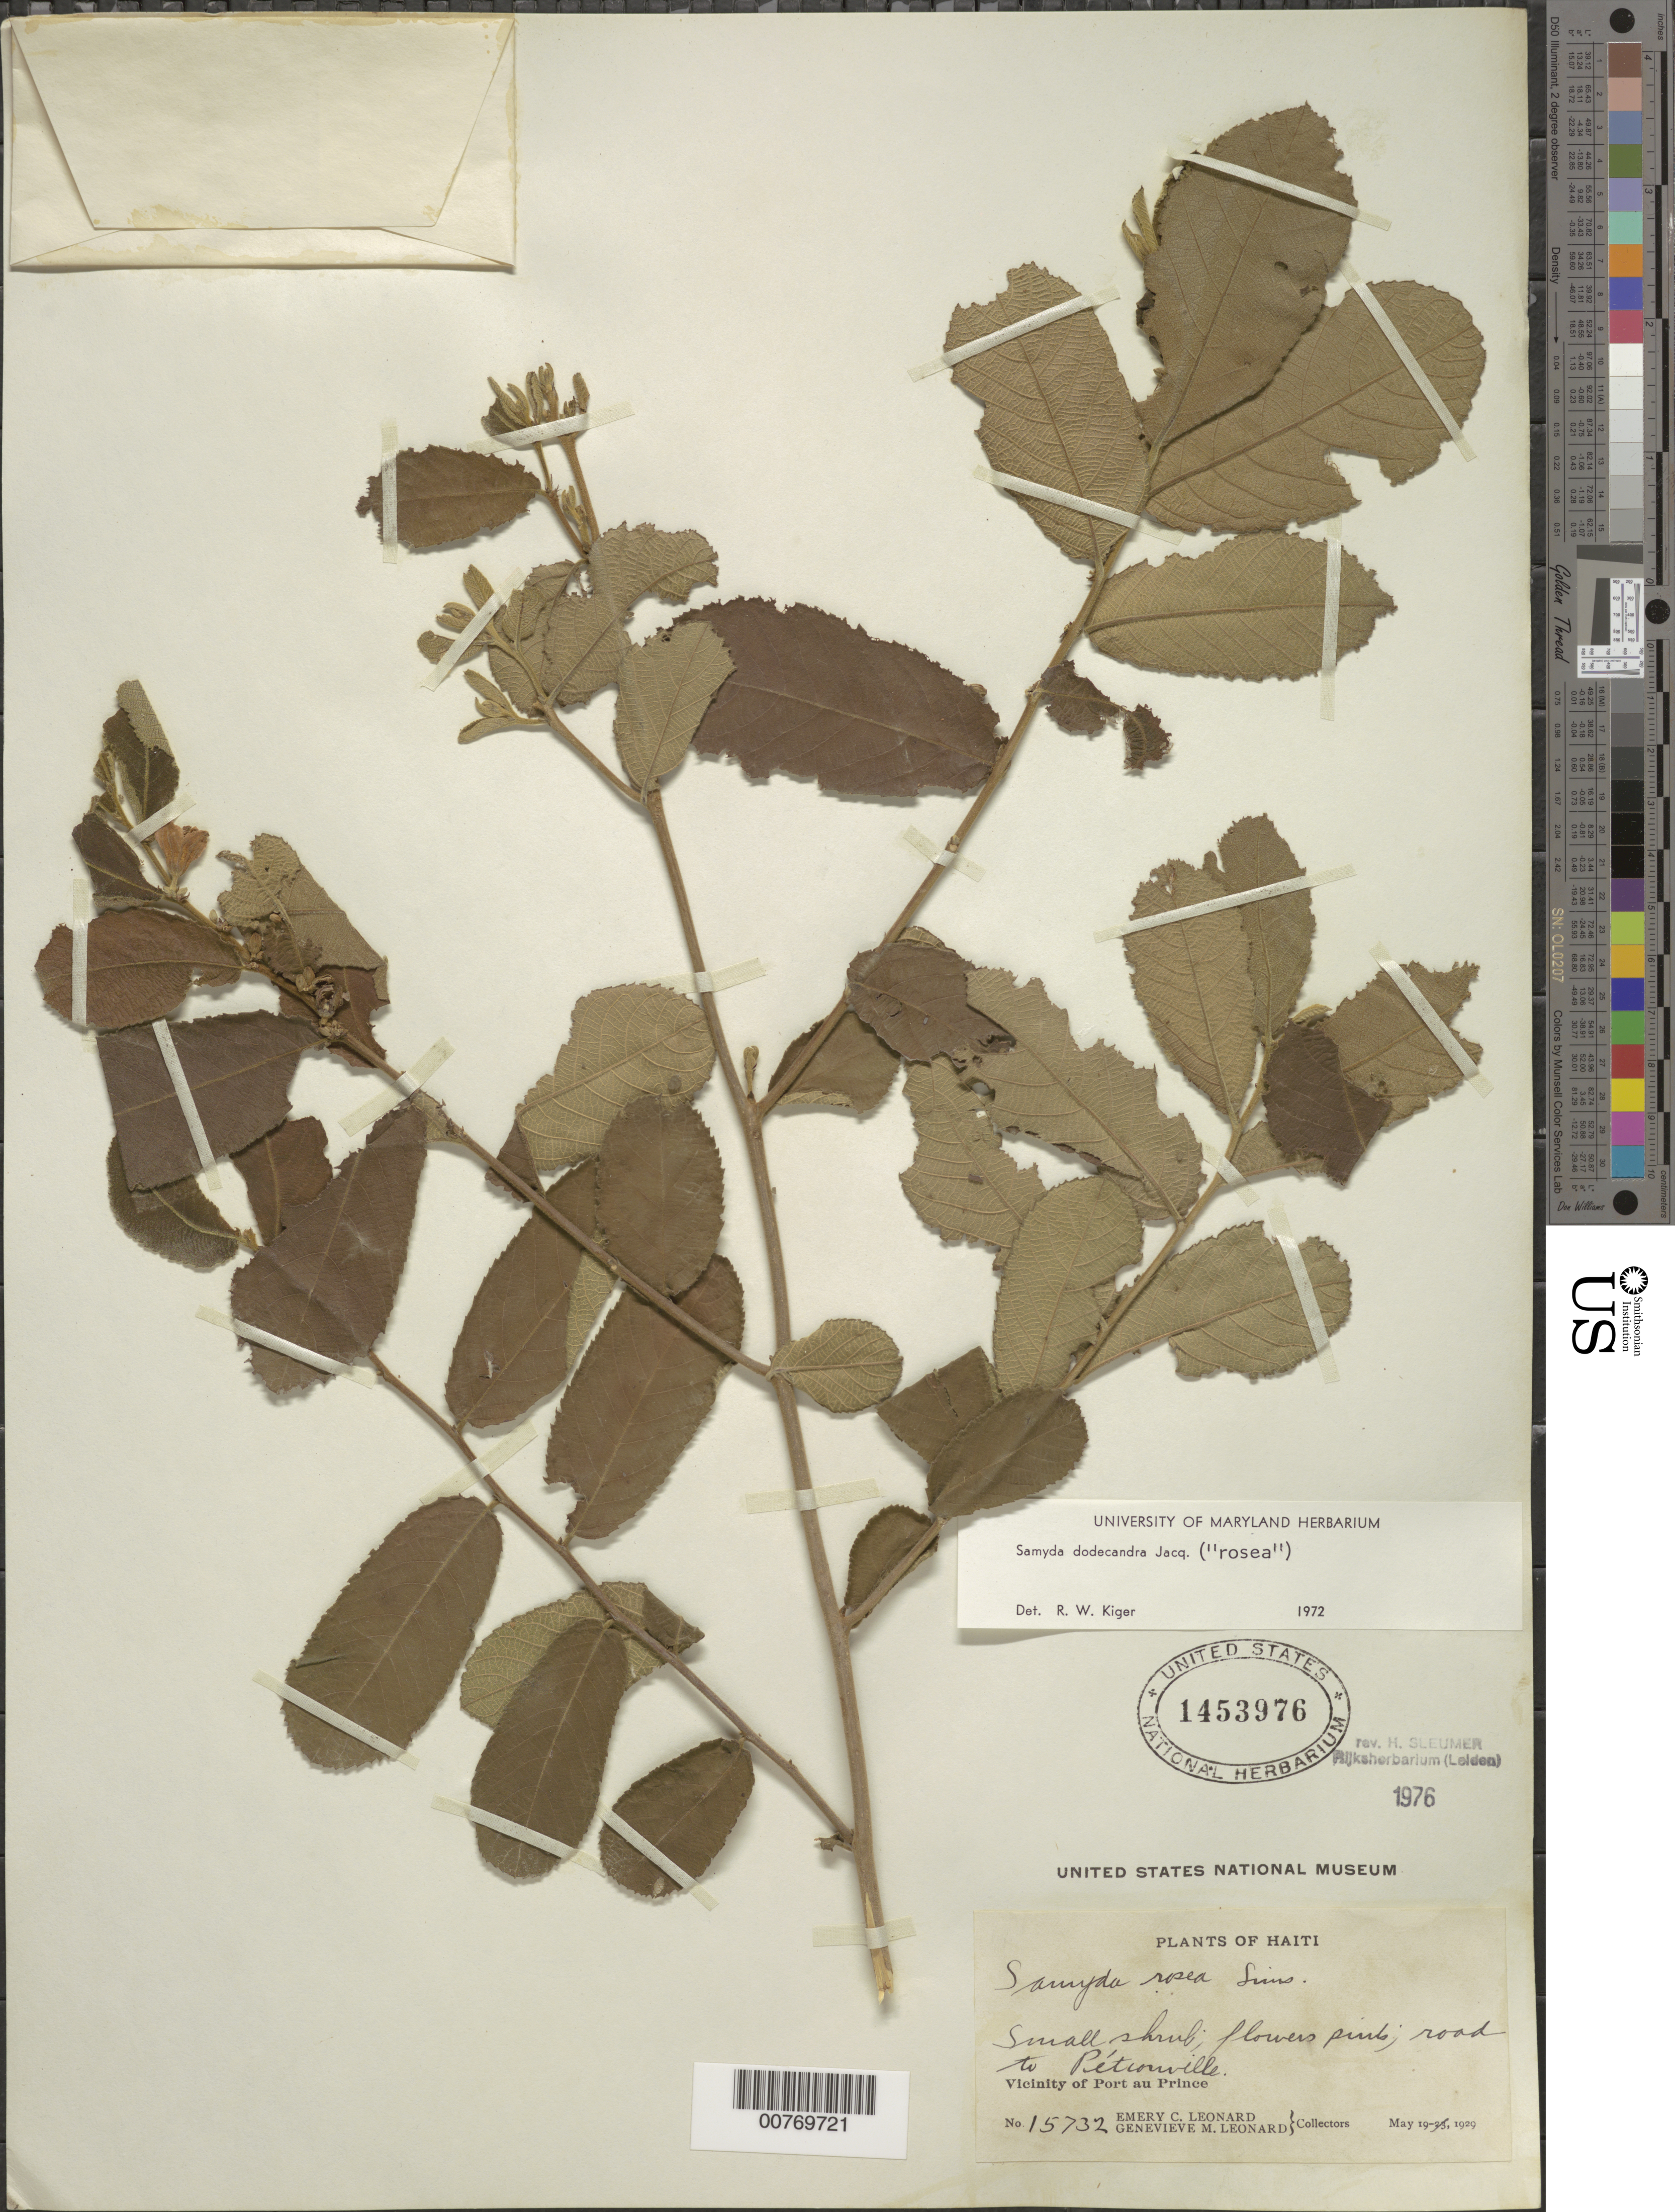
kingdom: Plantae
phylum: Tracheophyta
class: Magnoliopsida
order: Malpighiales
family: Salicaceae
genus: Casearia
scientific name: Casearia dodecandra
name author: (Jacq.) T. Samar. & M.H. Alford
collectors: E. C. Leonard & G. M. Leonard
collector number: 15732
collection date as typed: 19 May 1929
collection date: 1929-05-19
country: Haiti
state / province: Ouest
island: Hispaniola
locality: Vicinity of Port-au-Prince.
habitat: Road to Pétionville.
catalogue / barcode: US 1453976